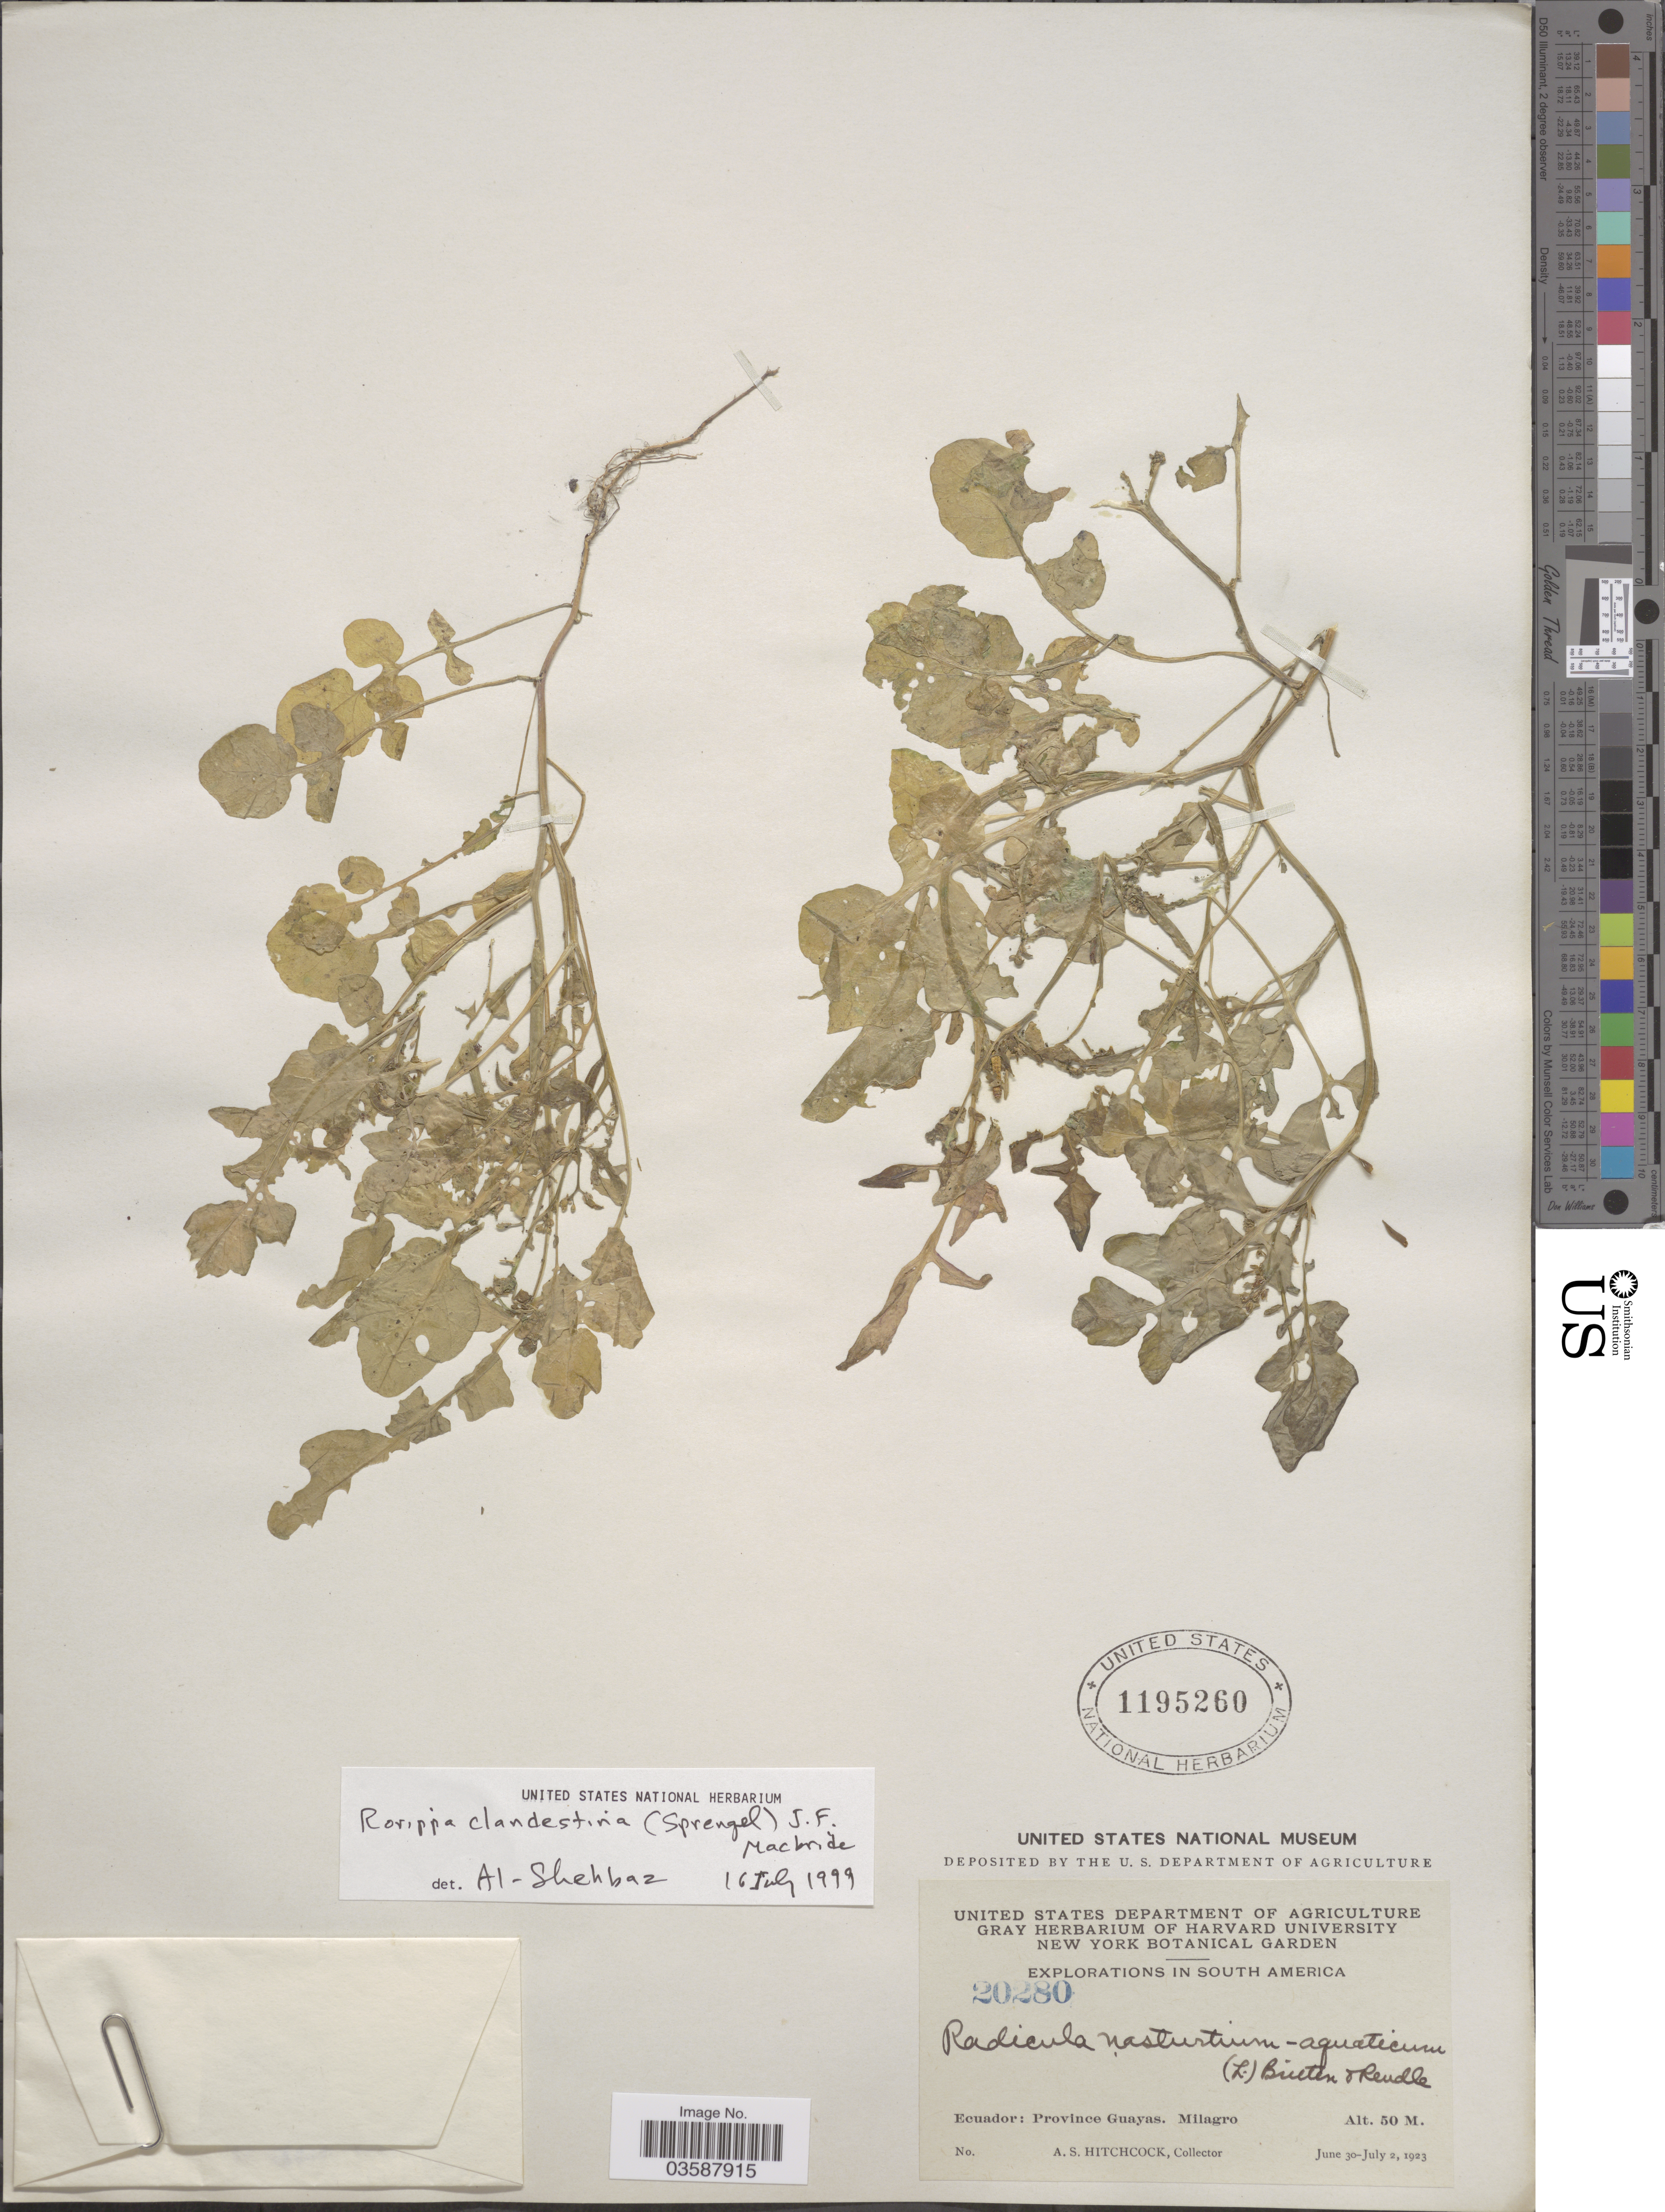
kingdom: Plantae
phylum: Tracheophyta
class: Magnoliopsida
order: Brassicales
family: Brassicaceae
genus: Rorippa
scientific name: Rorippa clandestina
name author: (Spreng.) J.F. Macbr.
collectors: A. S. Hitchcock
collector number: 20280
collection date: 1923-06-30/1923-07-02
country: Ecuador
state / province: Guayas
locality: Milagro.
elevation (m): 50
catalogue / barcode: US 1195260